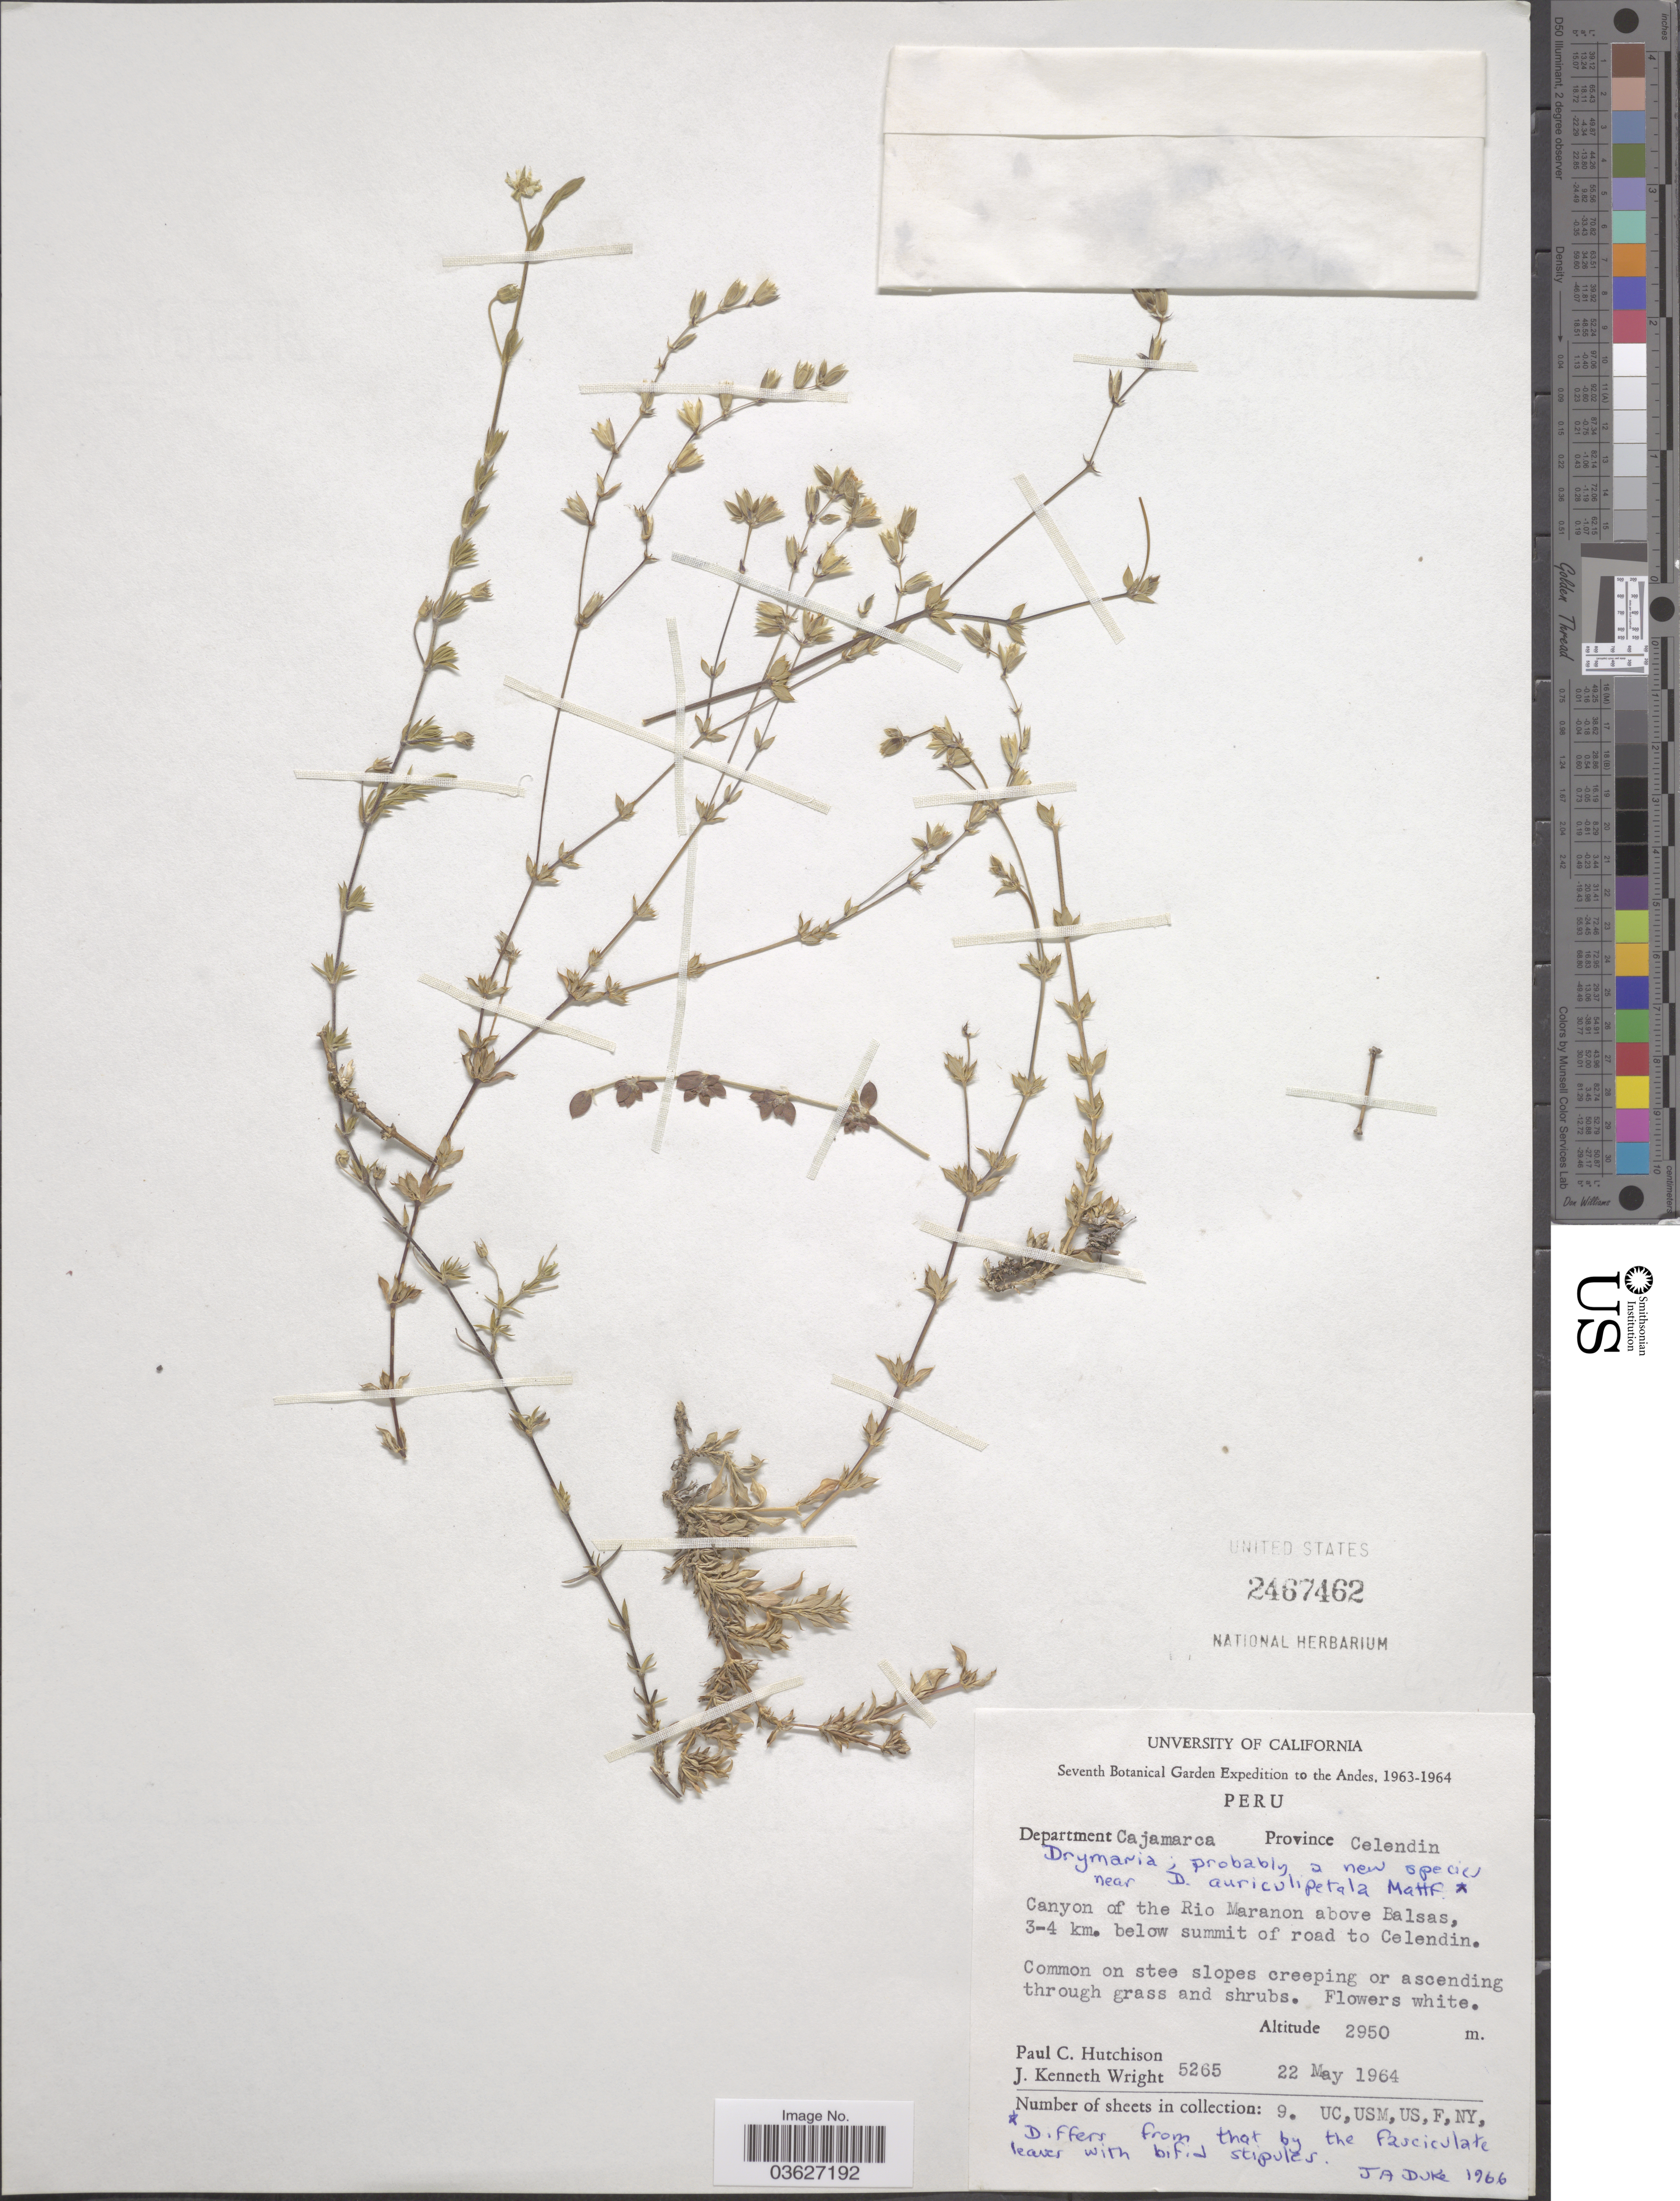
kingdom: Plantae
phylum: Tracheophyta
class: Magnoliopsida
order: Caryophyllales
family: Caryophyllaceae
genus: Drymaria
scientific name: Drymaria sp.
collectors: P. C. Hutchison & J. K. Wright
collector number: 5265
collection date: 1964-05-22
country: Peru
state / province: Cajamarca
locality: Andes. Department Cajamarca. Province Celendin. Canyon of the Rio Maranon above Balsas, 3-4 km. below summit of road to Celendin.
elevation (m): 2950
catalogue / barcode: US 2467462